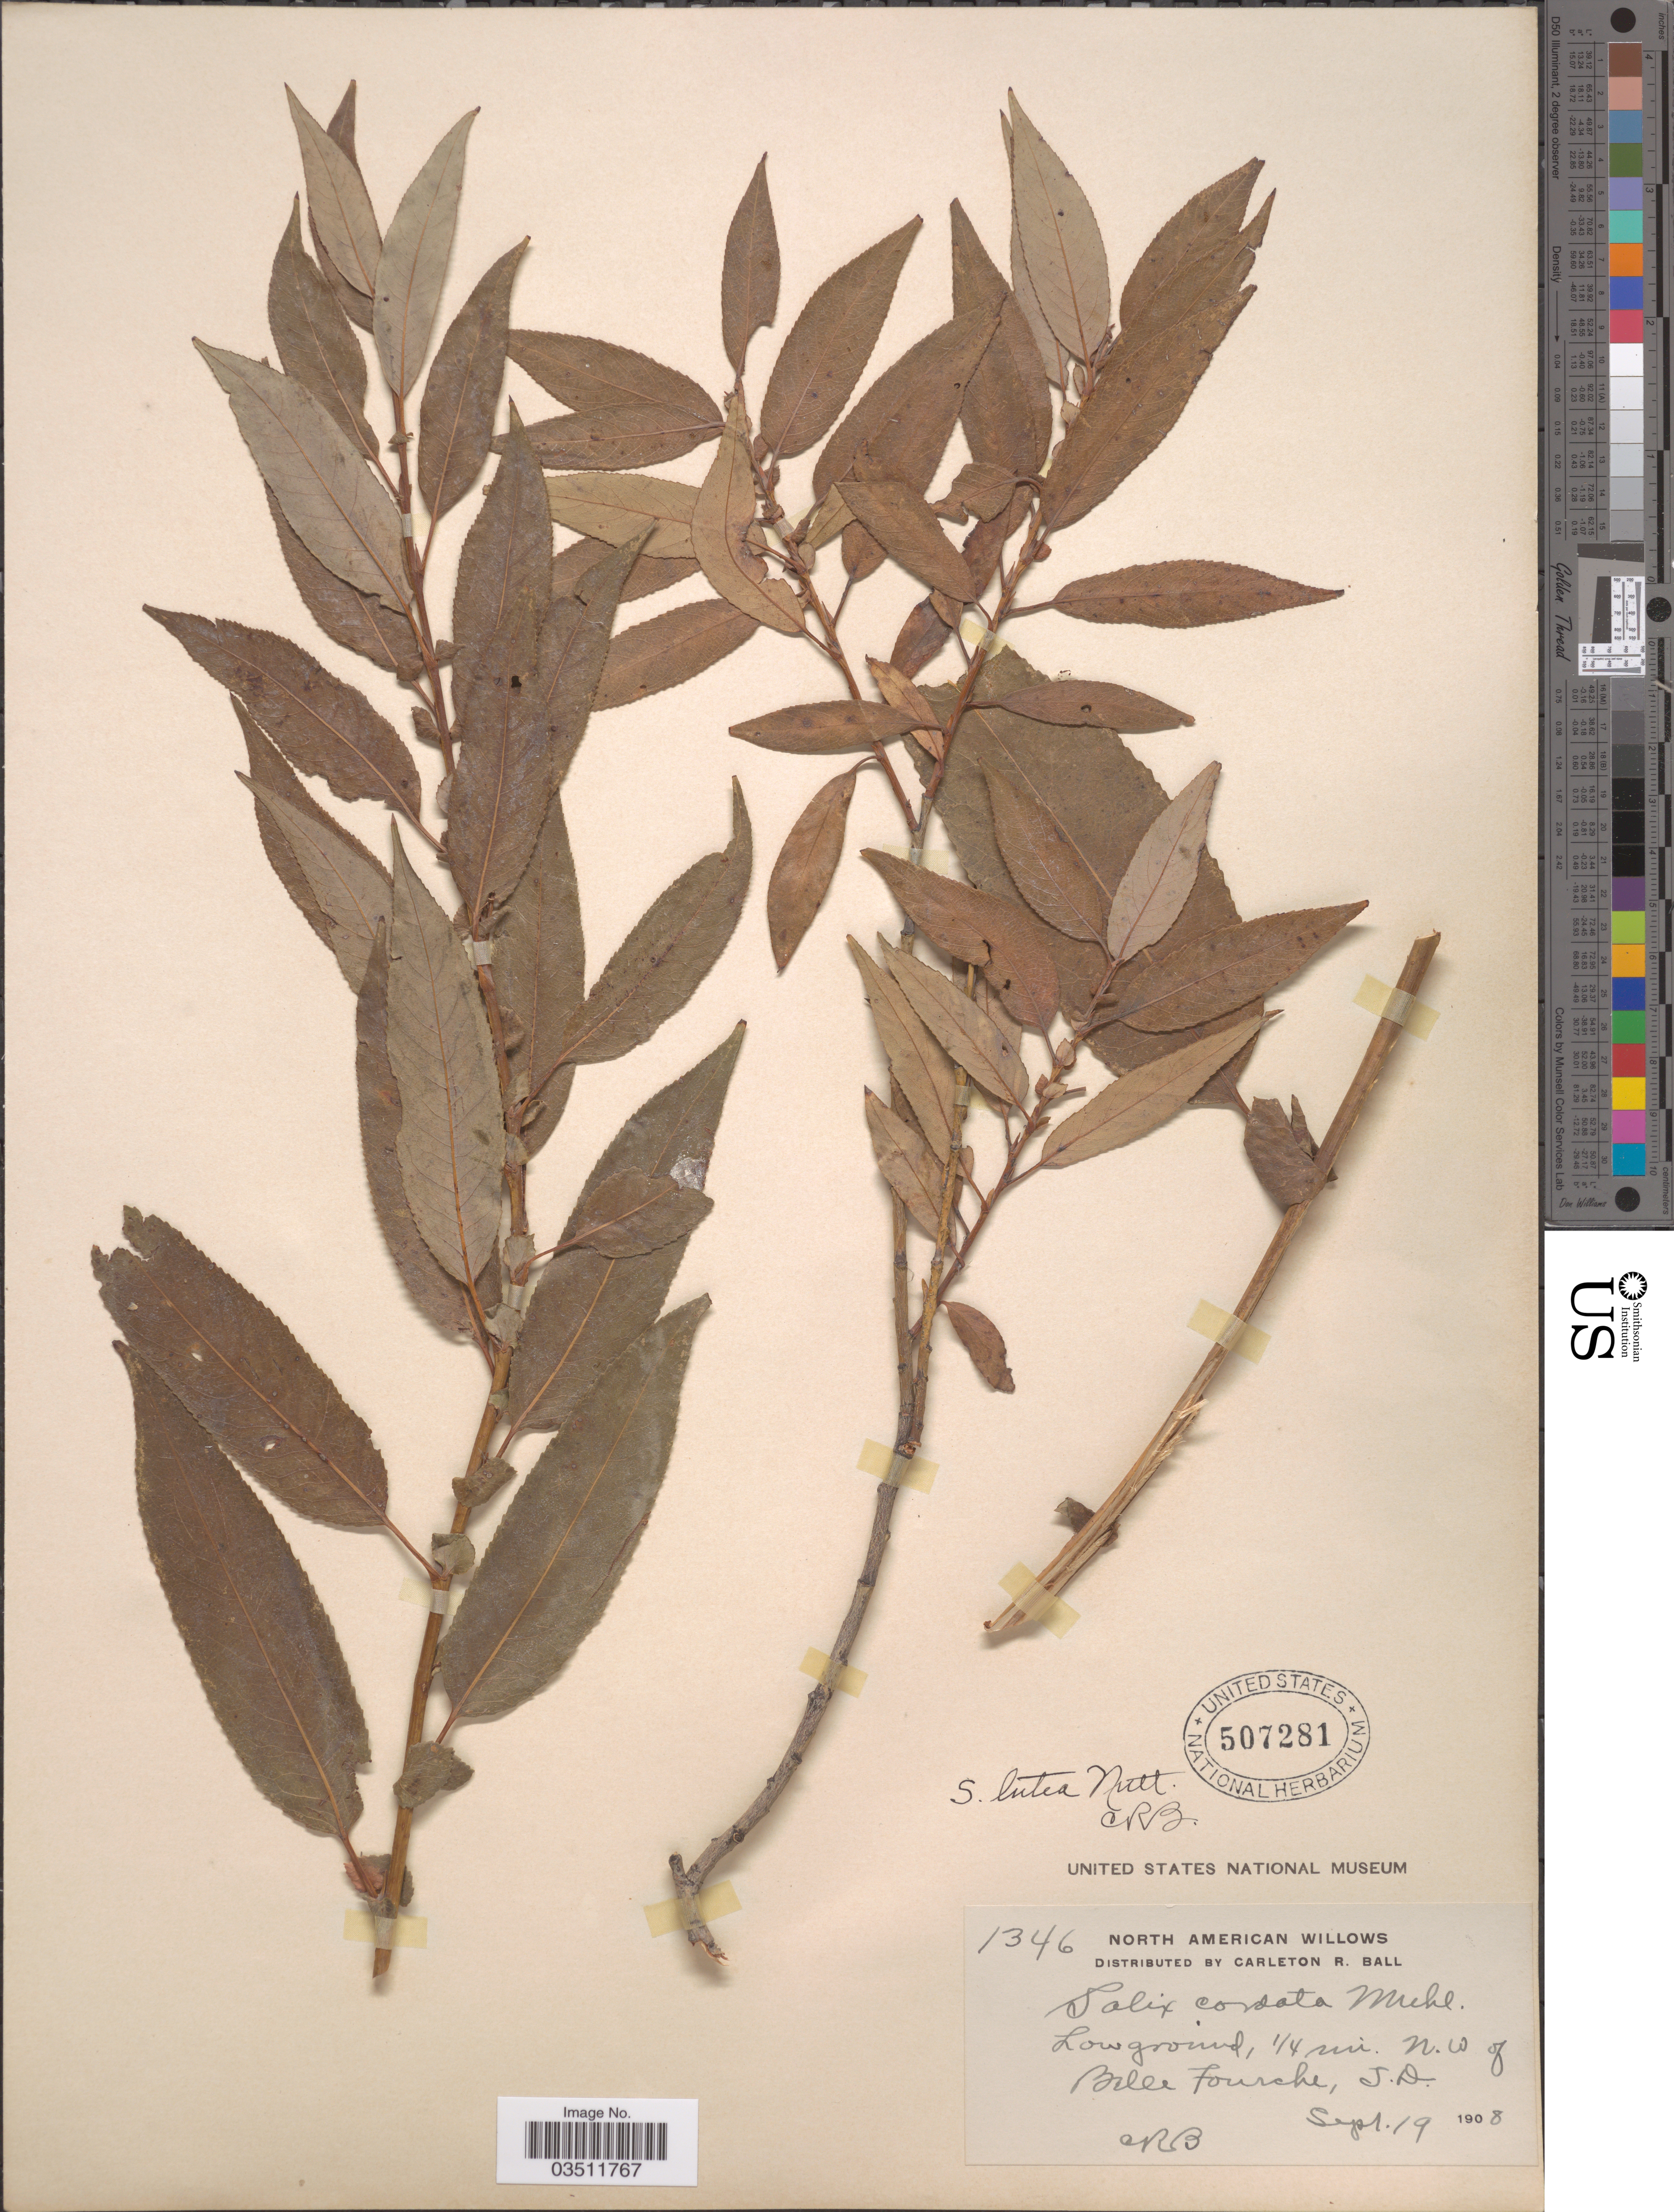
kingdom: Plantae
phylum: Tracheophyta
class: Magnoliopsida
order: Malpighiales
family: Salicaceae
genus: Salix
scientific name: Salix lutea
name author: Nutt.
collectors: C. R. Ball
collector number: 1346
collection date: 1908-09-19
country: United States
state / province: South Dakota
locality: ¼ mi. N. W. of Belle Fourche.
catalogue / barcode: US 507281